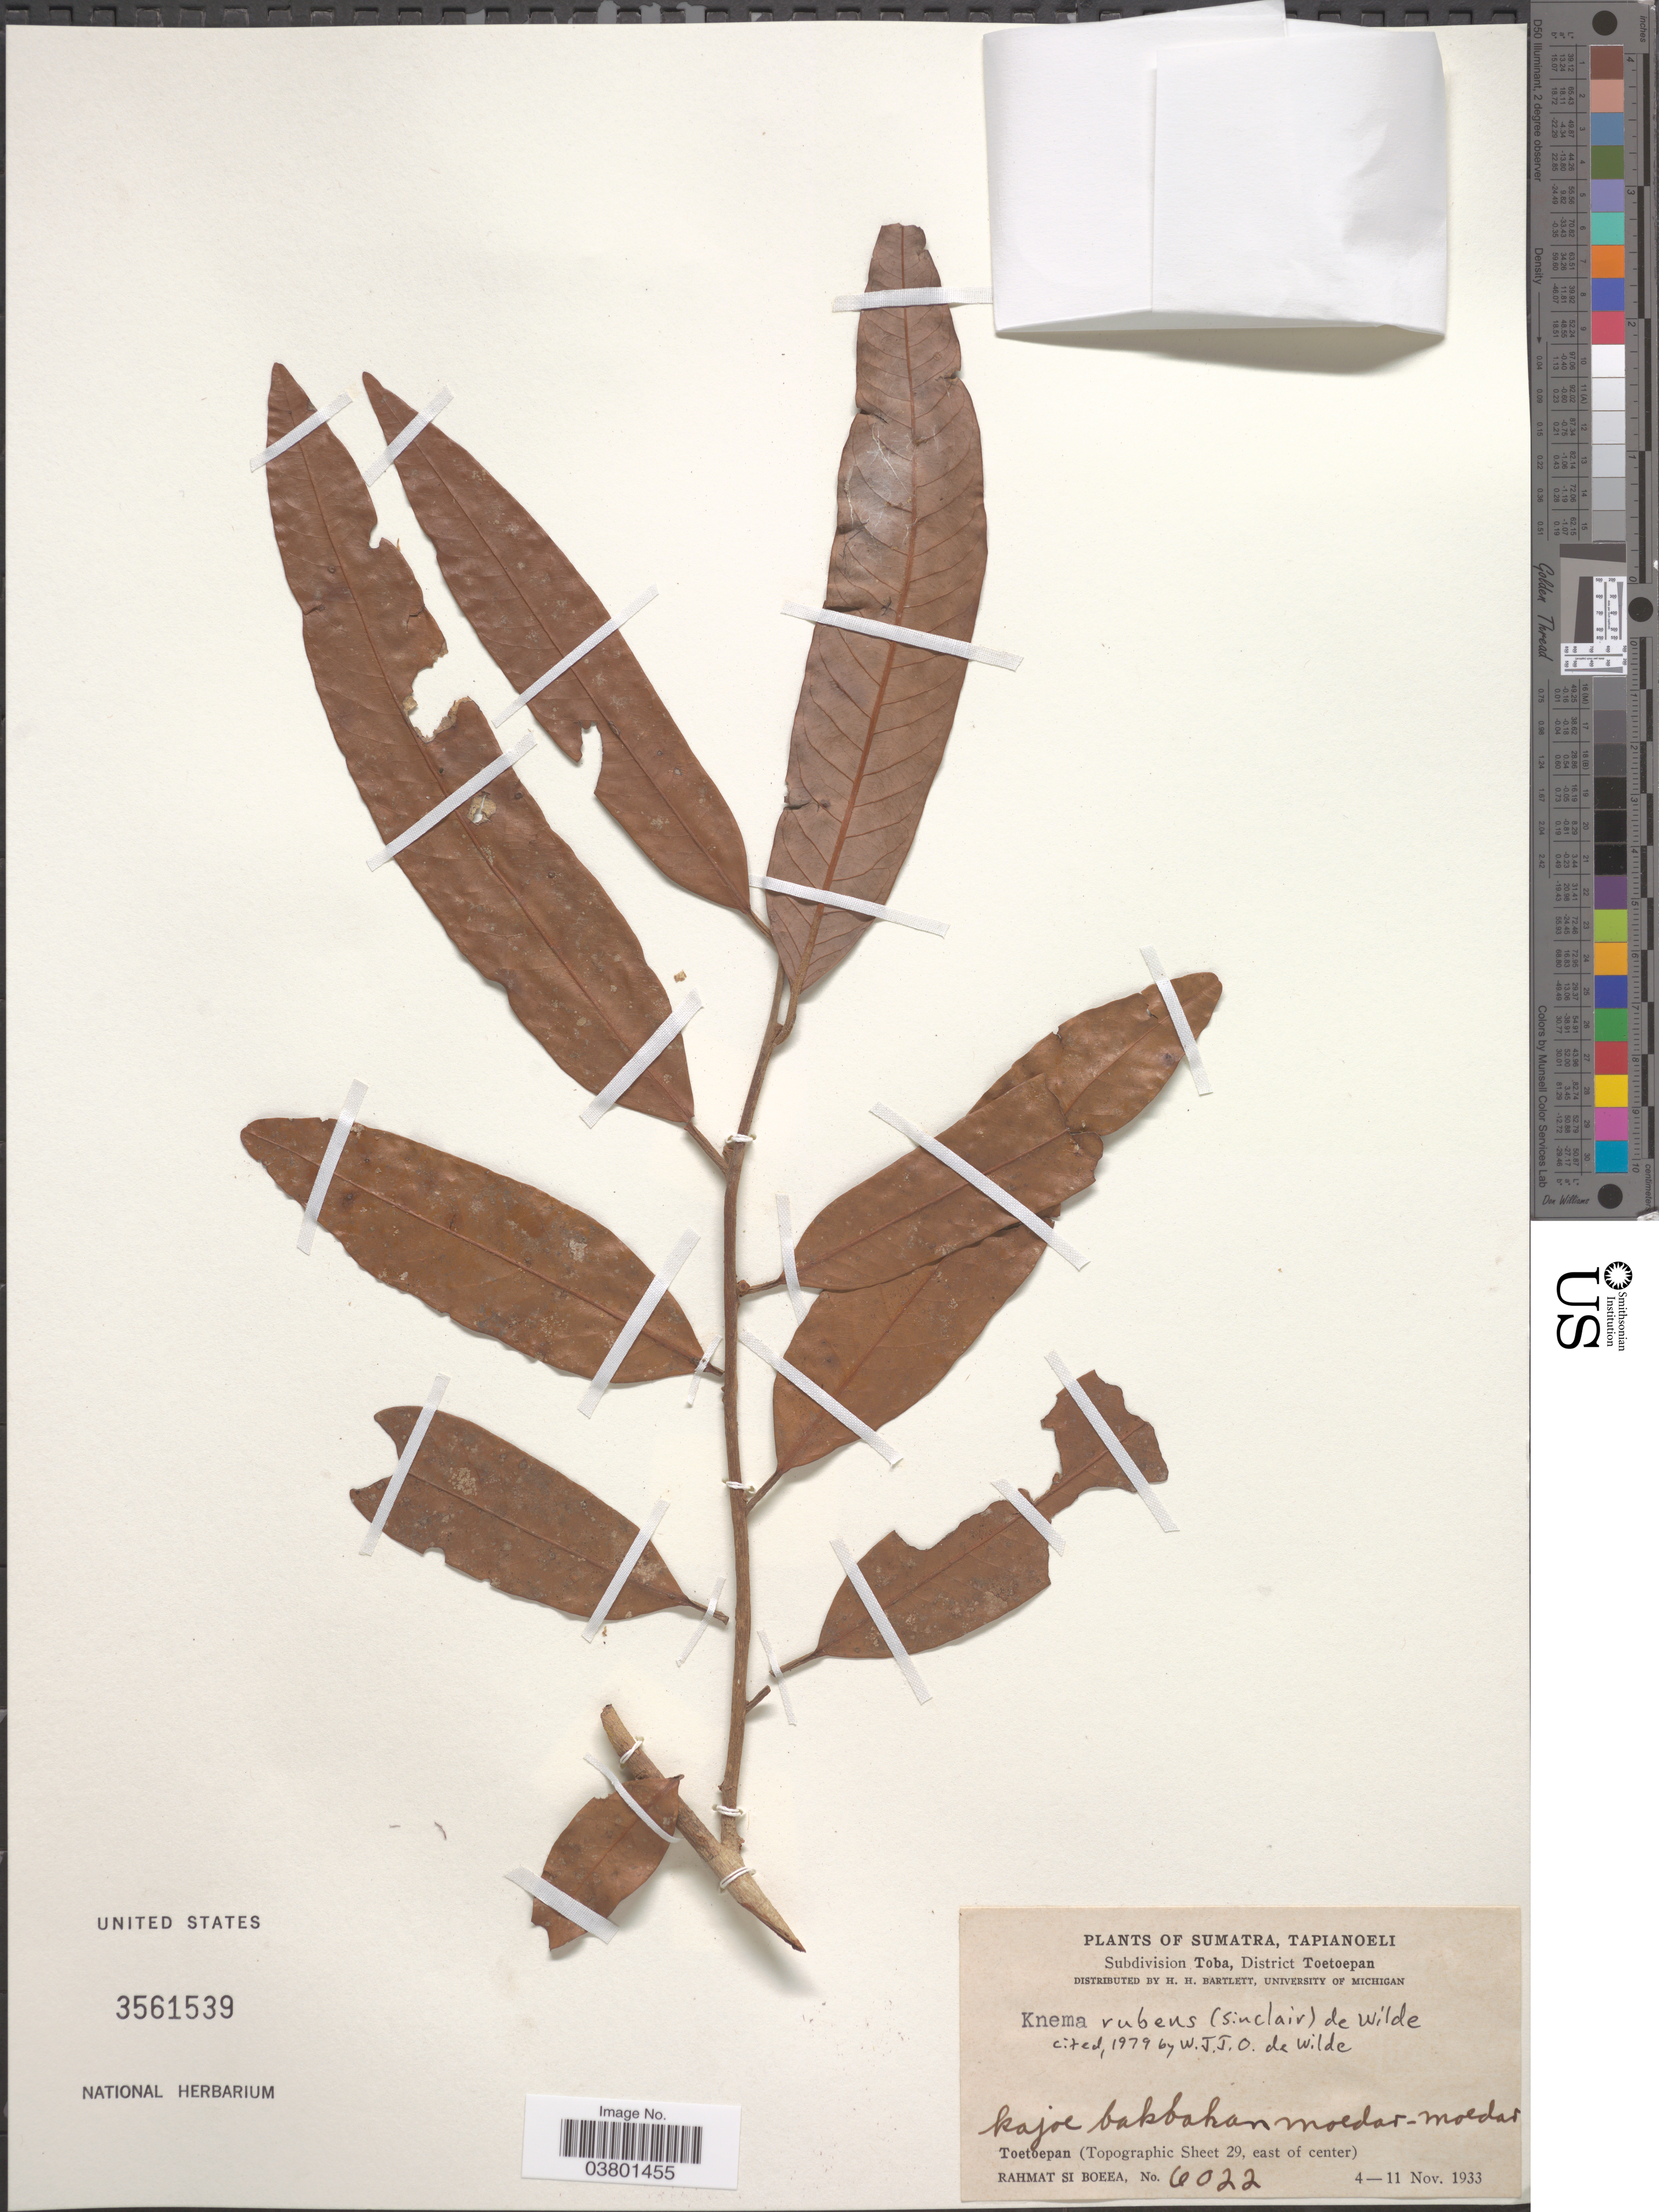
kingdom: Plantae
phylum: Tracheophyta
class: Magnoliopsida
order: Magnoliales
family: Myristicaceae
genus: Knema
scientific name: Knema rubens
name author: (J. Sinclair) W.J. de Wilde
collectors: Rahmat Si Boeea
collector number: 6022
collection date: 1933-11-04/1933-11-11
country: Indonesia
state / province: Sumatra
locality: Tapianoeli. Subdivision Toba, District Toetoepan. Toetoepan (Topographic Sheet 29, east of center).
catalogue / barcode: US 3561539